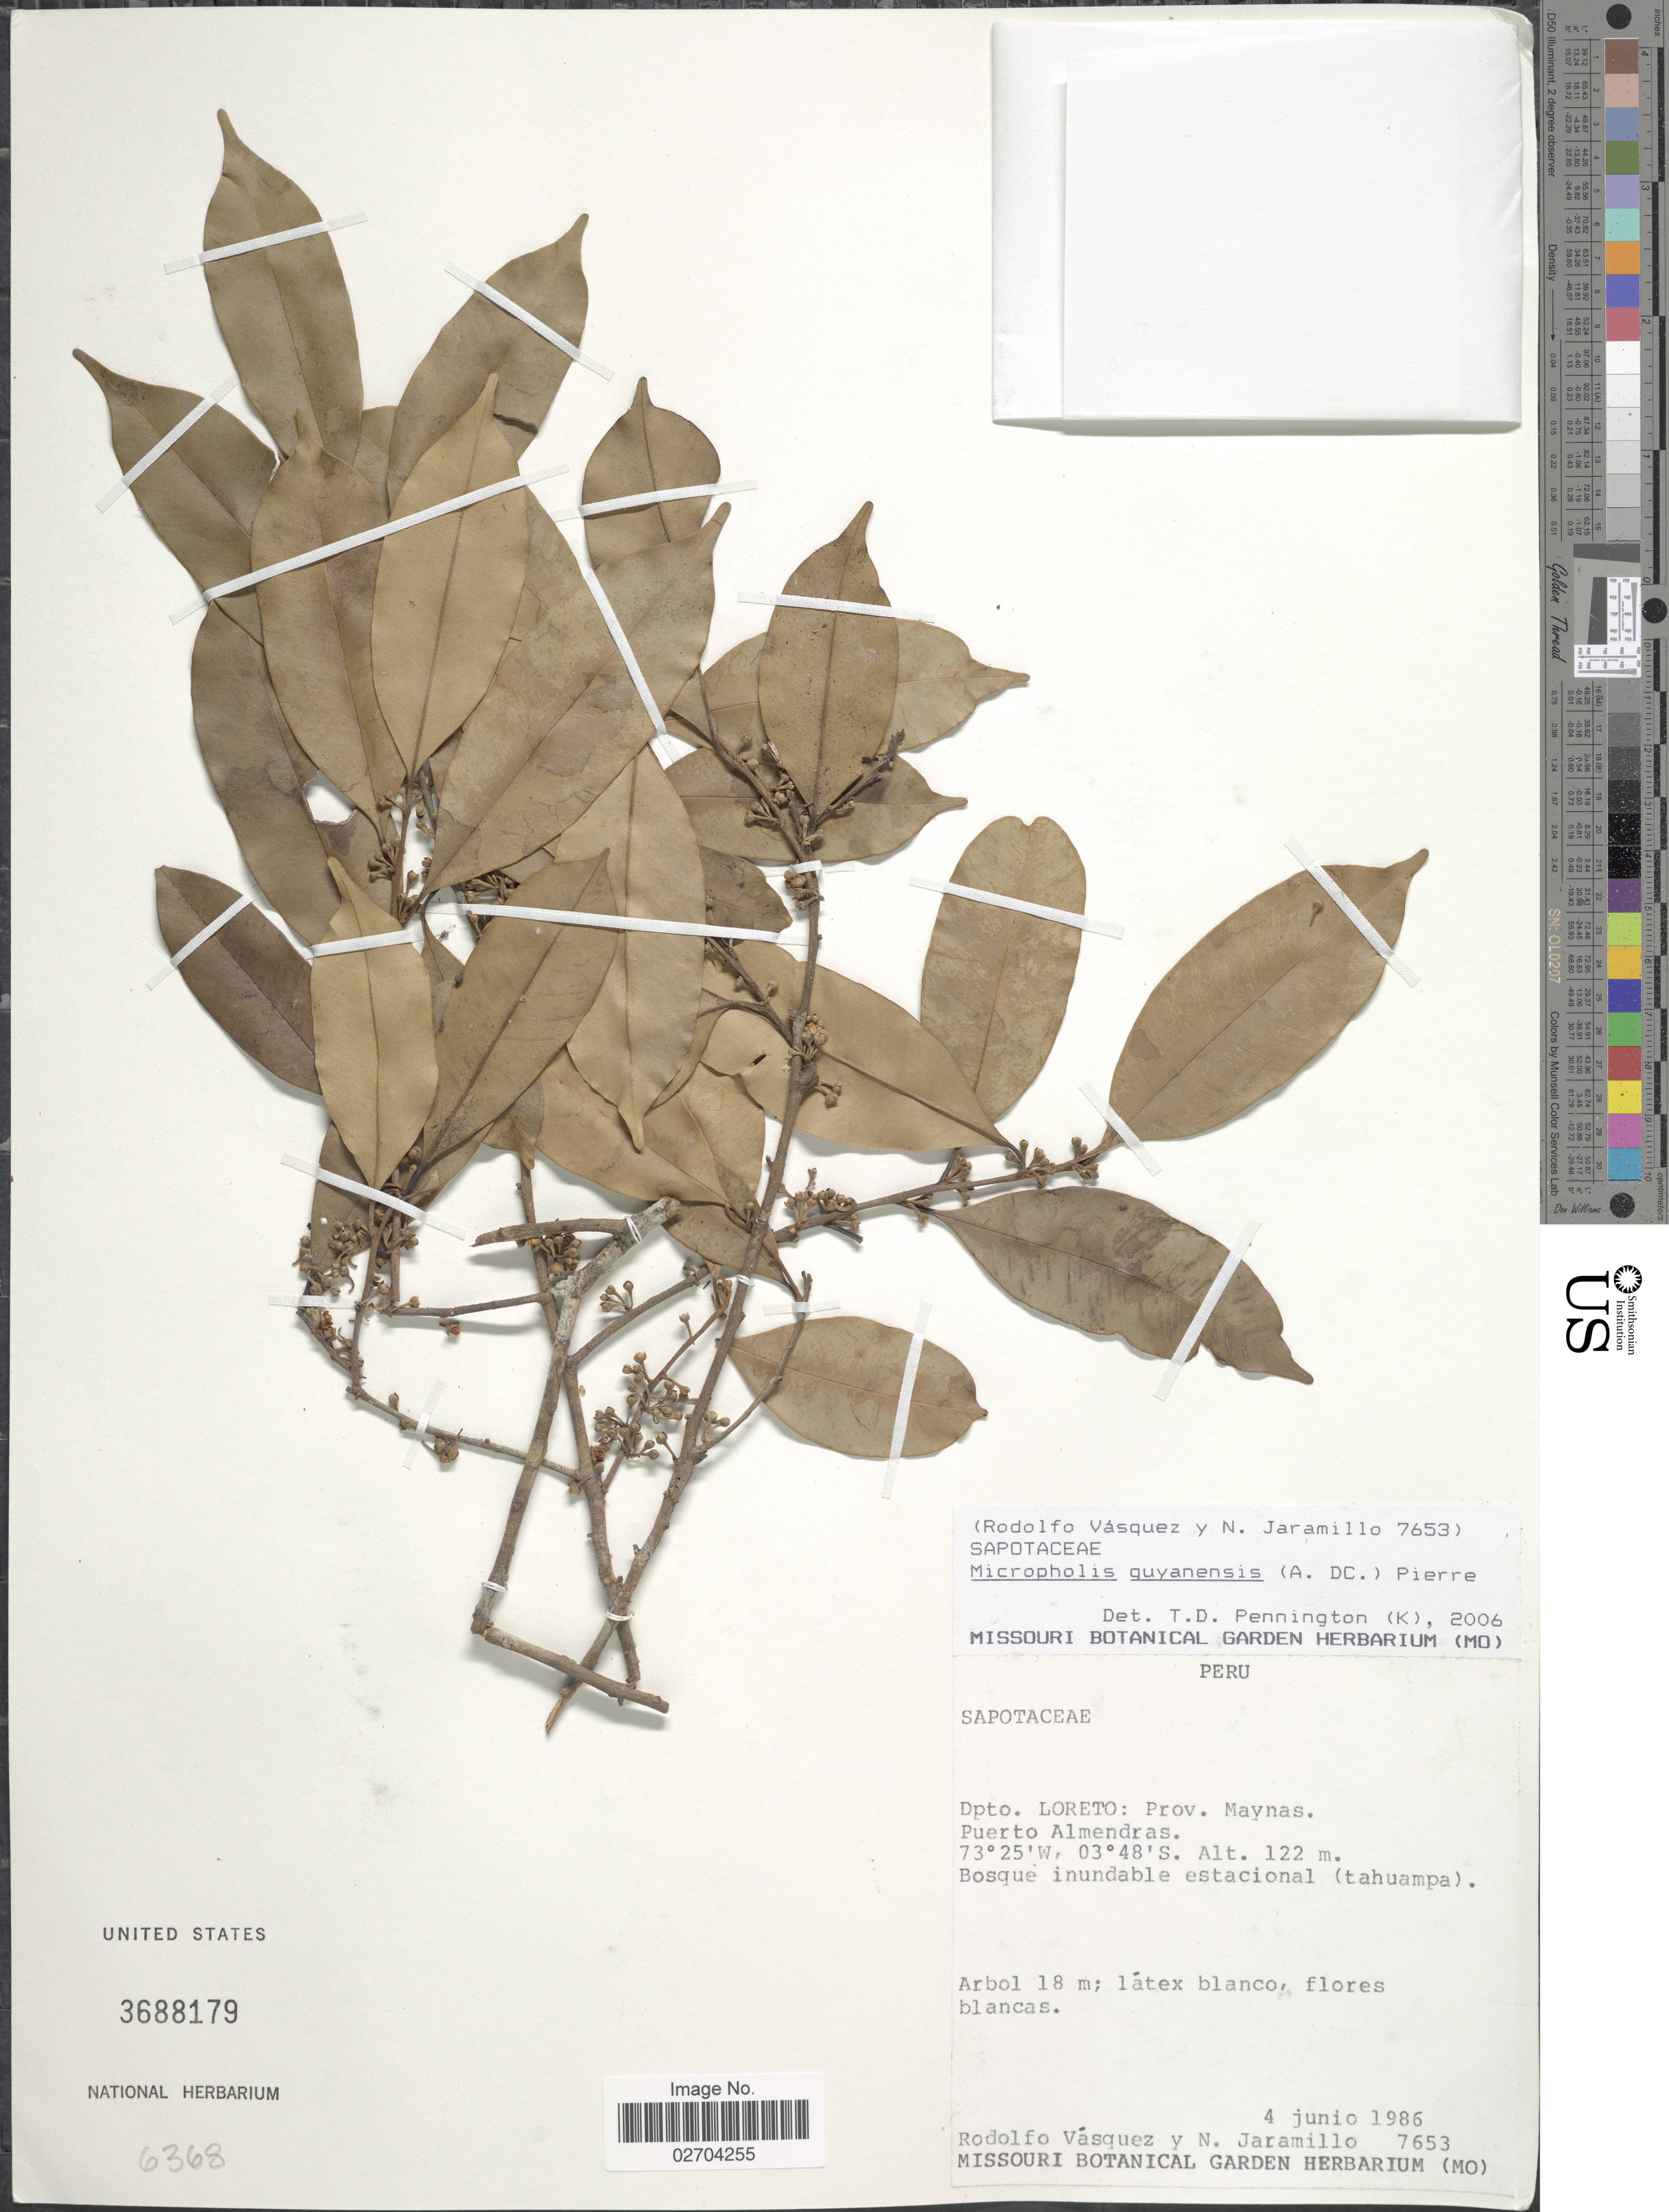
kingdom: Plantae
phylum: Tracheophyta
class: Magnoliopsida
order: Ericales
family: Sapotaceae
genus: Micropholis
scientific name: Micropholis guyanensis subsp. guyanensis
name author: (A. DC.) Pierre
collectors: R. Vásquez M. & N. Jaramillo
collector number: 7653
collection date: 1986-06-04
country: Peru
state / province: Loreto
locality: Dpto. Loreto: Prov. Maynas. Puerto Almendras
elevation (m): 122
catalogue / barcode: US 3688179